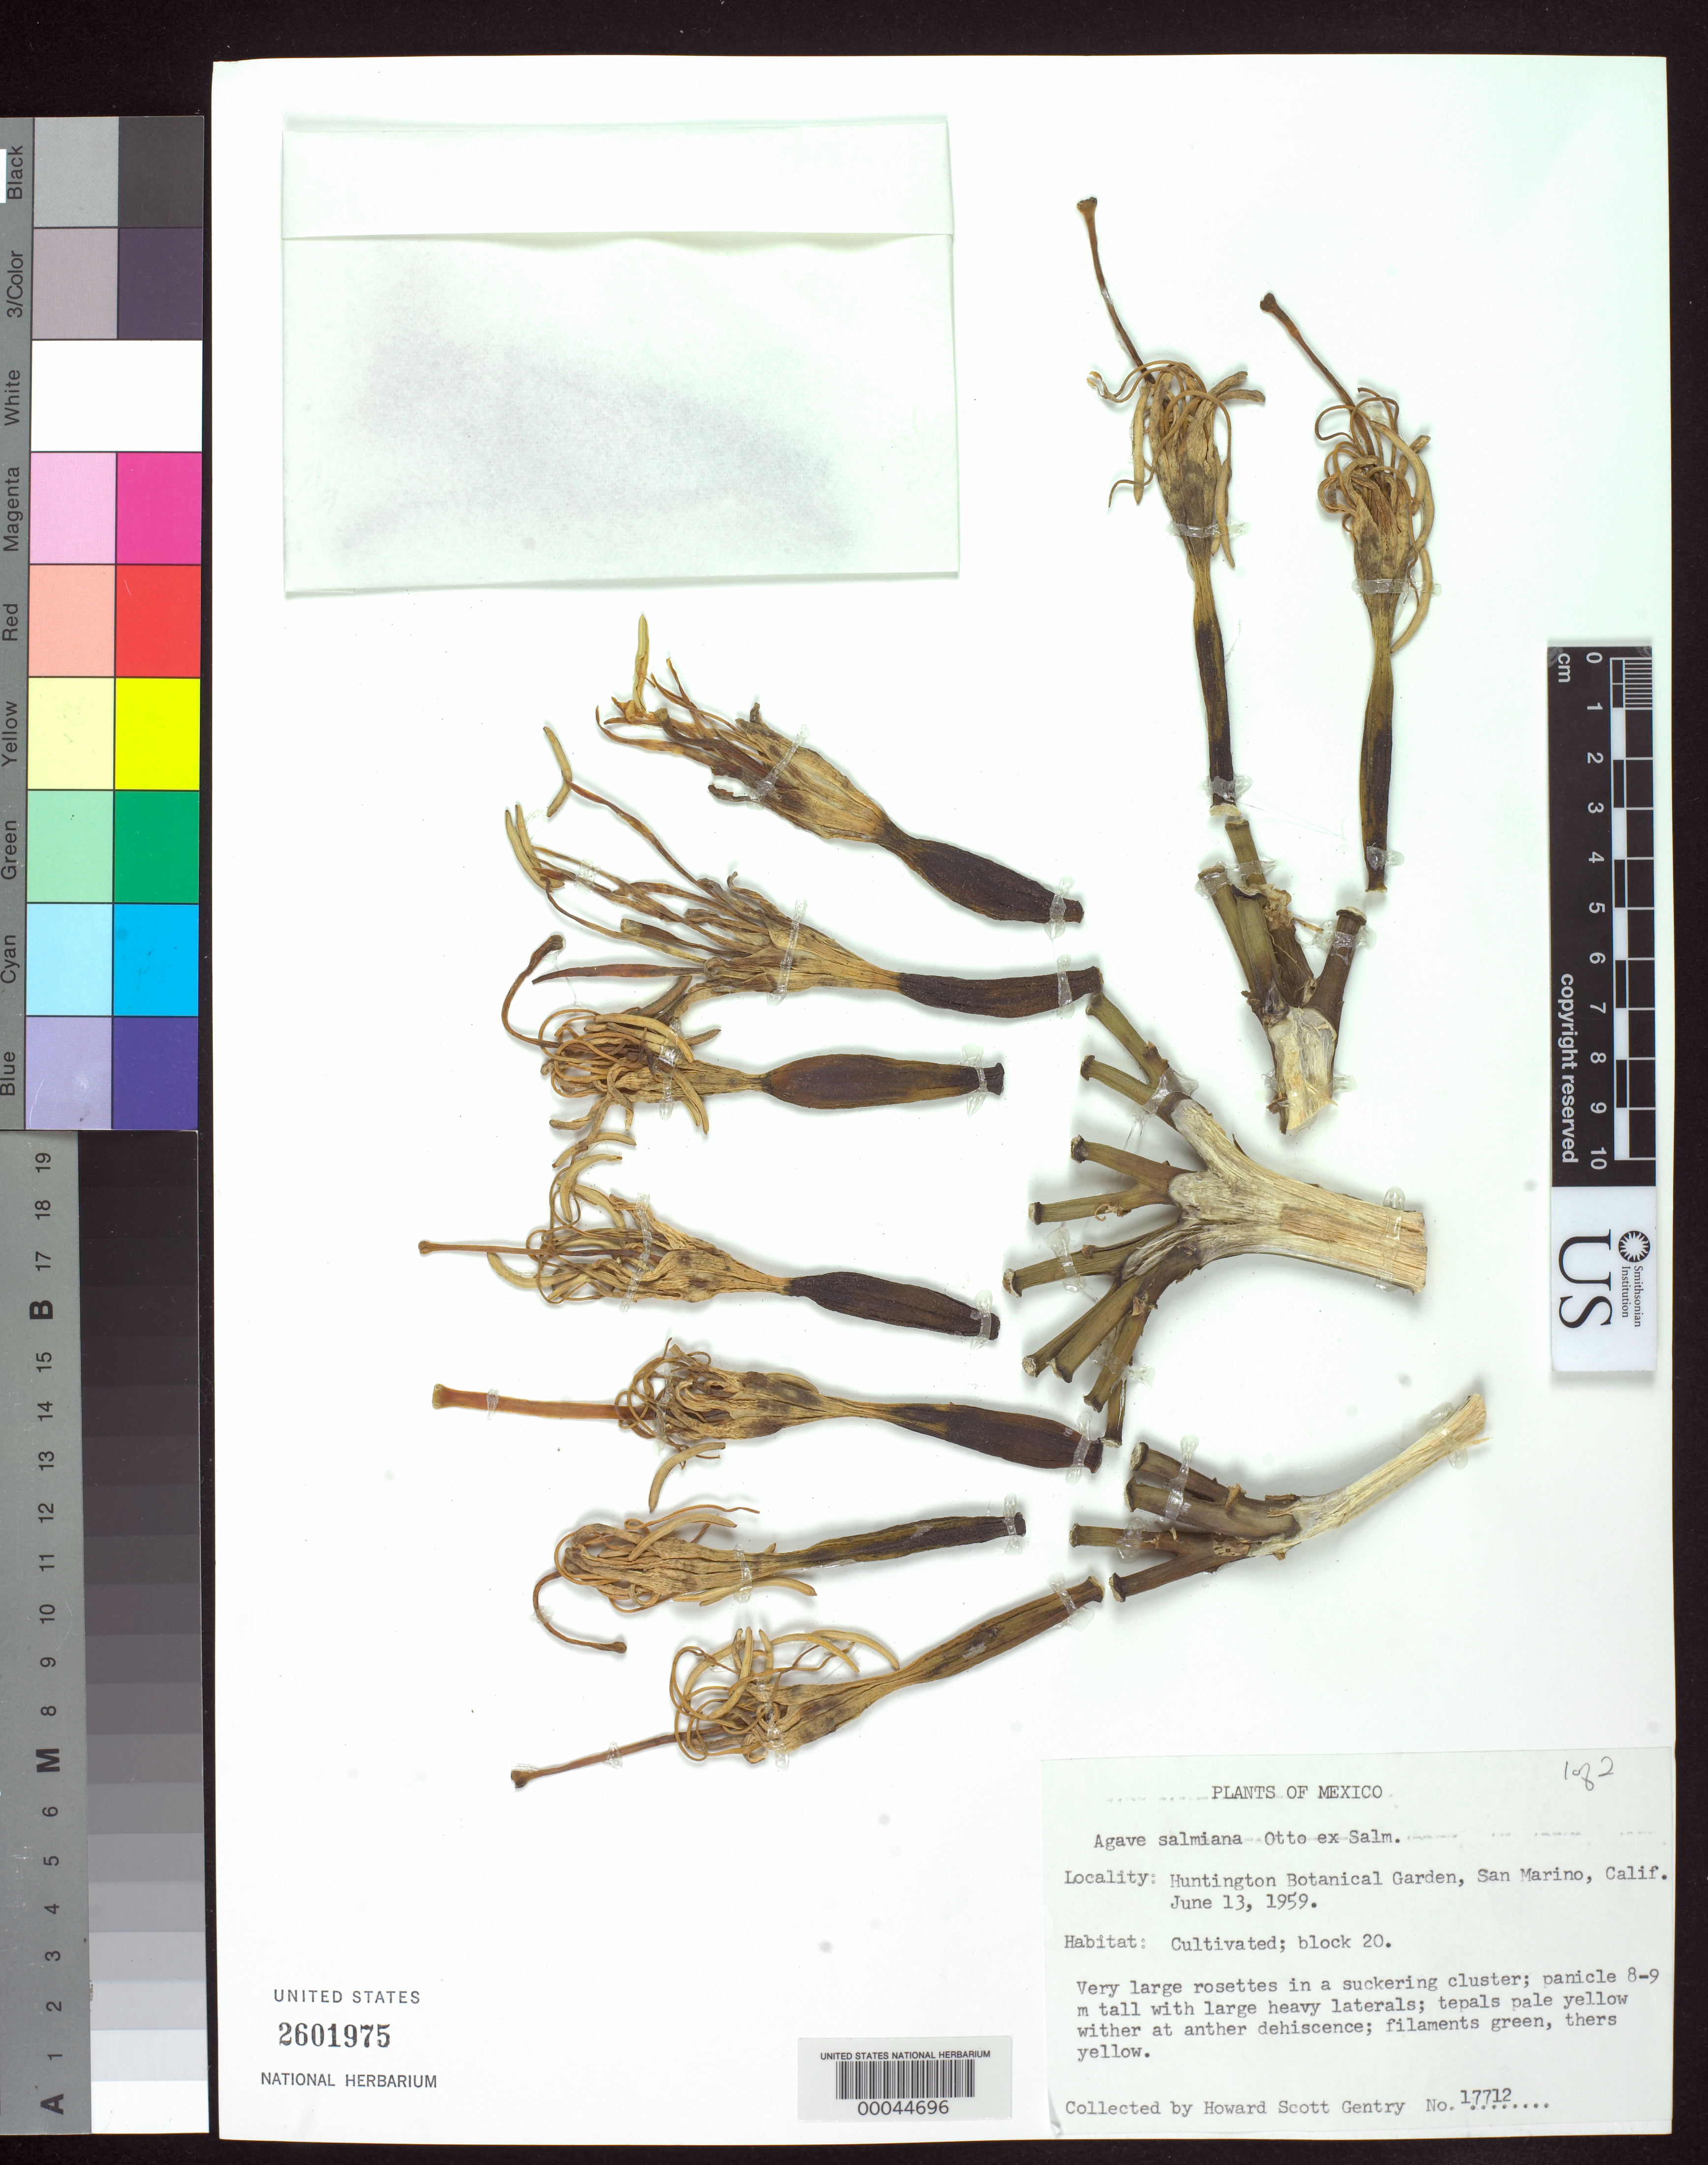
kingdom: Plantae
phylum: Tracheophyta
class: Liliopsida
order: Asparagales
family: Asparagaceae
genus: Agave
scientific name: Agave salmiana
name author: Otto ex Salm-Dyck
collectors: H. S. Gentry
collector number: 17712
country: Mexico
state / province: Sonora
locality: Sierra Tecurahui, SE of Sonora.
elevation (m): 610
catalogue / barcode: US 2601975